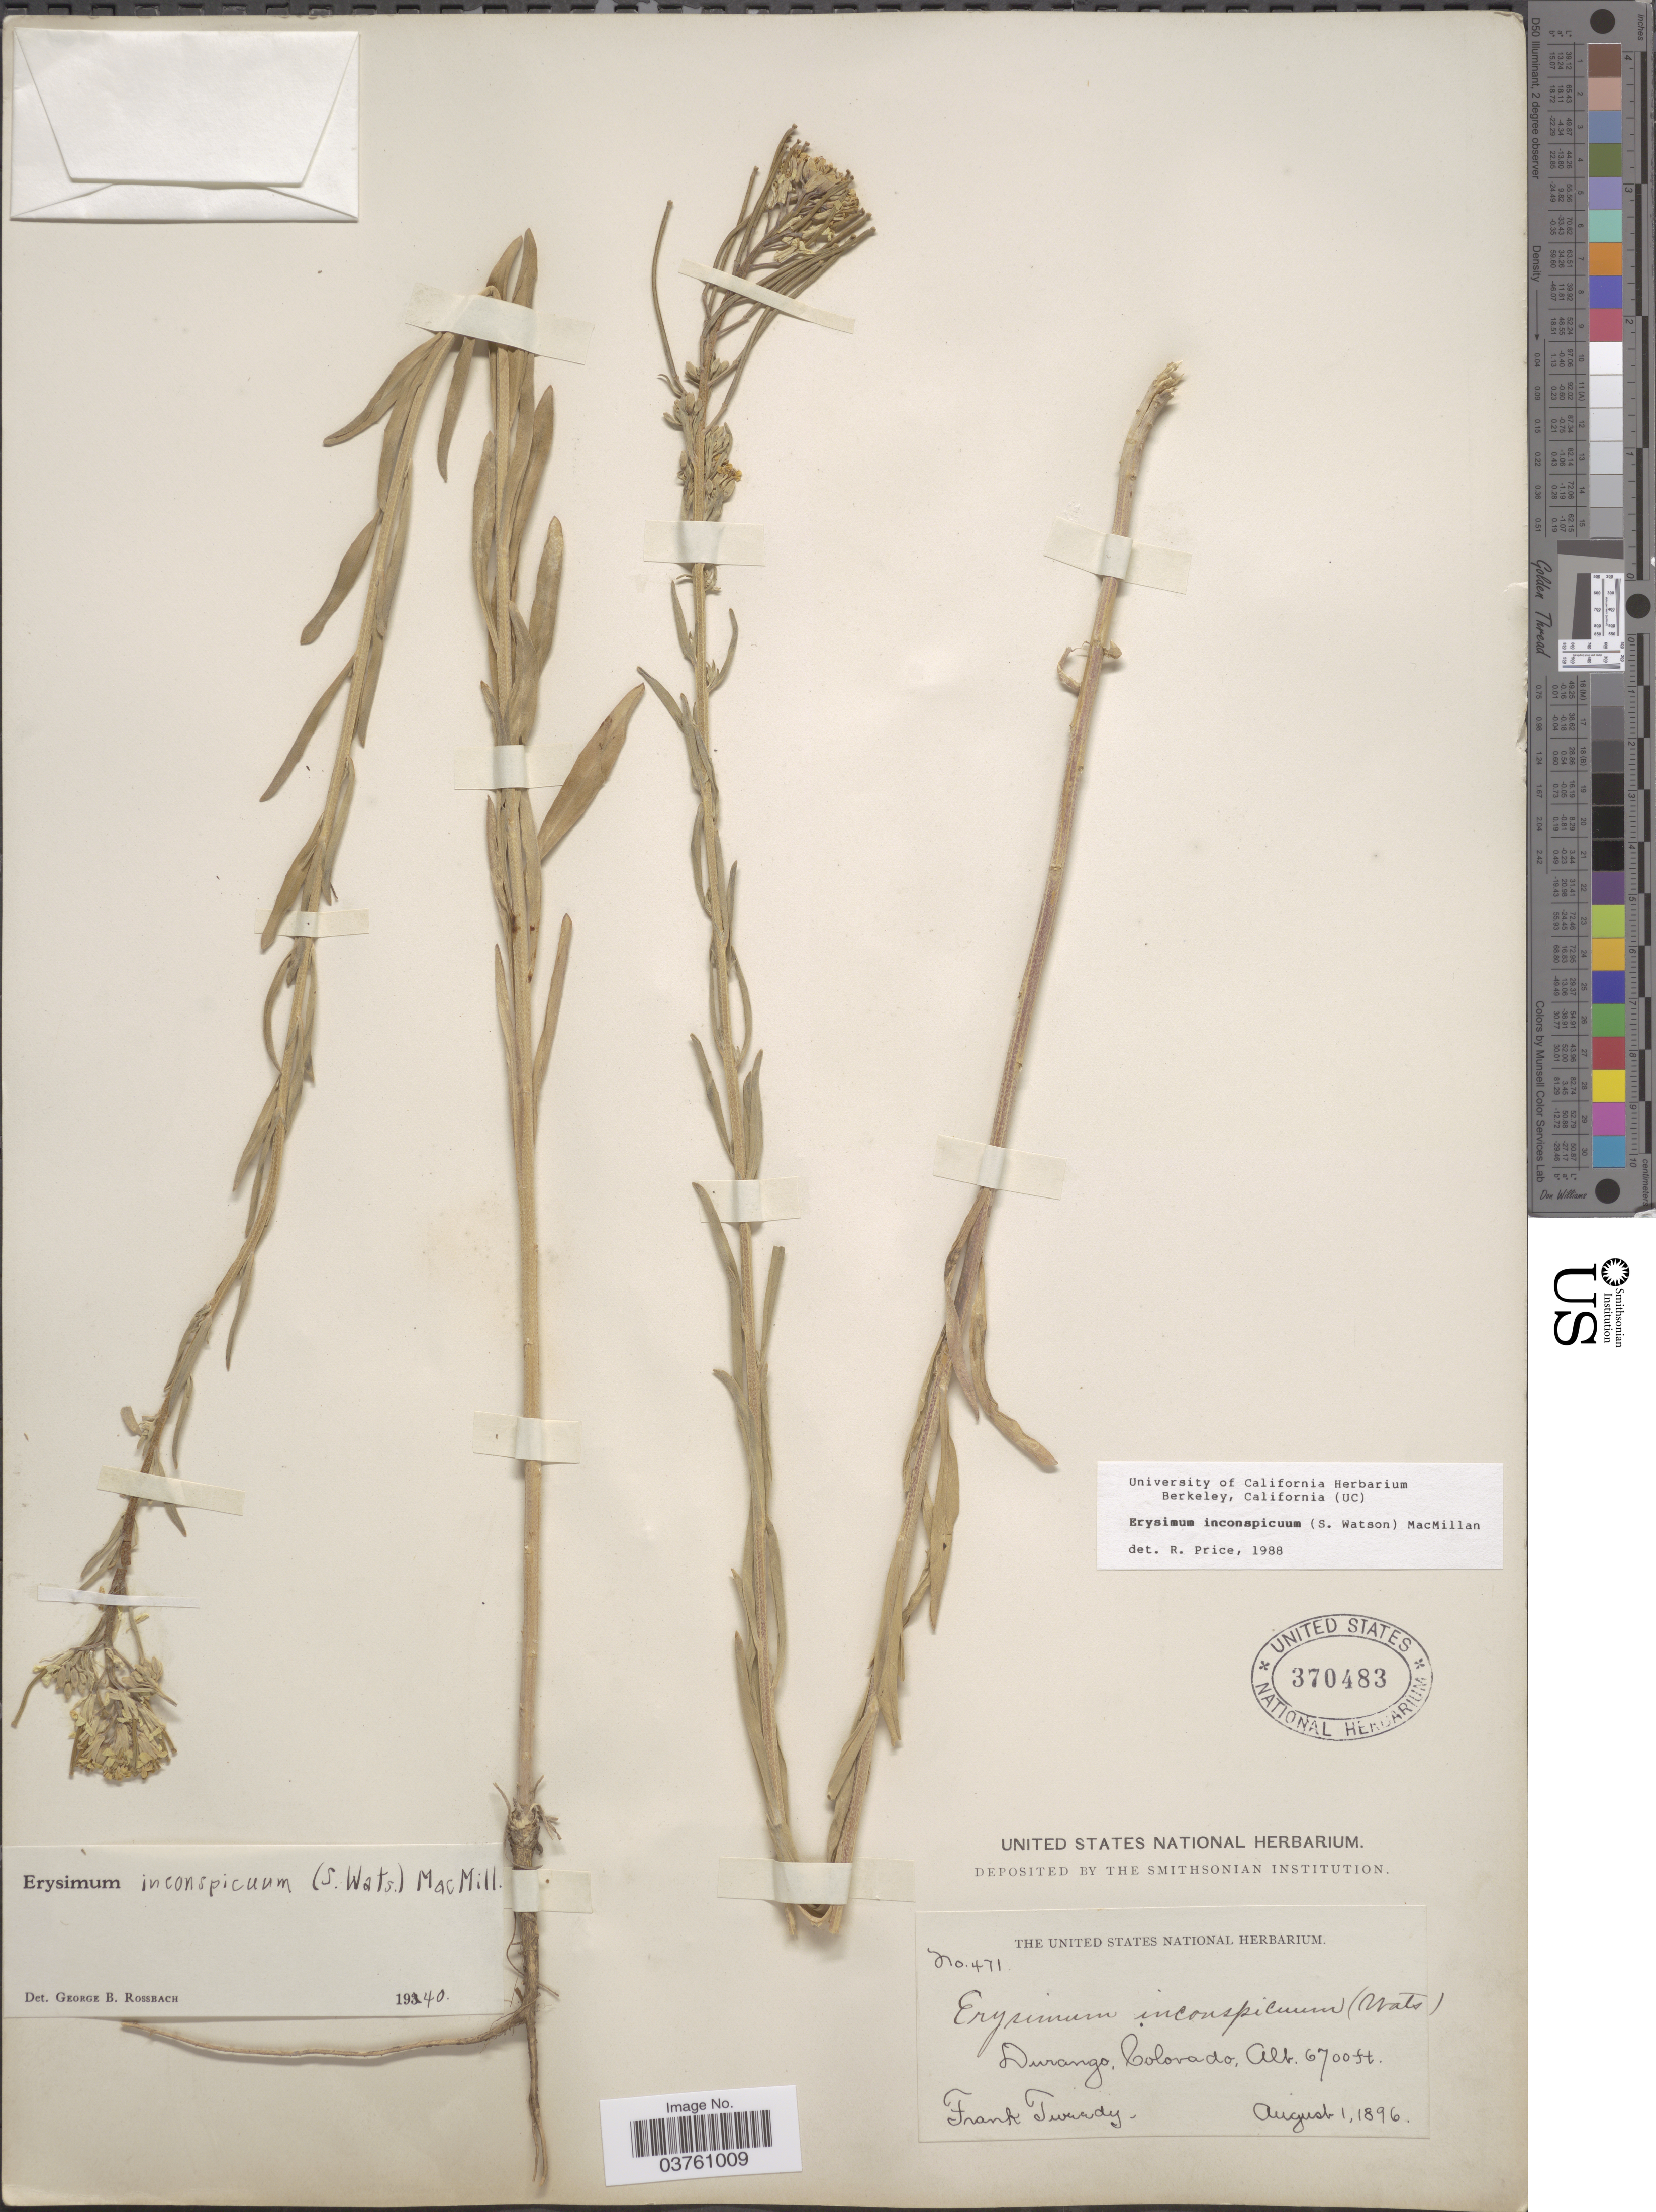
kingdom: Plantae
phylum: Tracheophyta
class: Magnoliopsida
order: Brassicales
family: Brassicaceae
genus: Erysimum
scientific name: Erysimum inconspicuum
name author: (S. Watson) MacMill.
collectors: F. Tweedy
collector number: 471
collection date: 1896-08-01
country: United States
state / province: Colorado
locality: Durango.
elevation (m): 2042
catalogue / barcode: US 370483